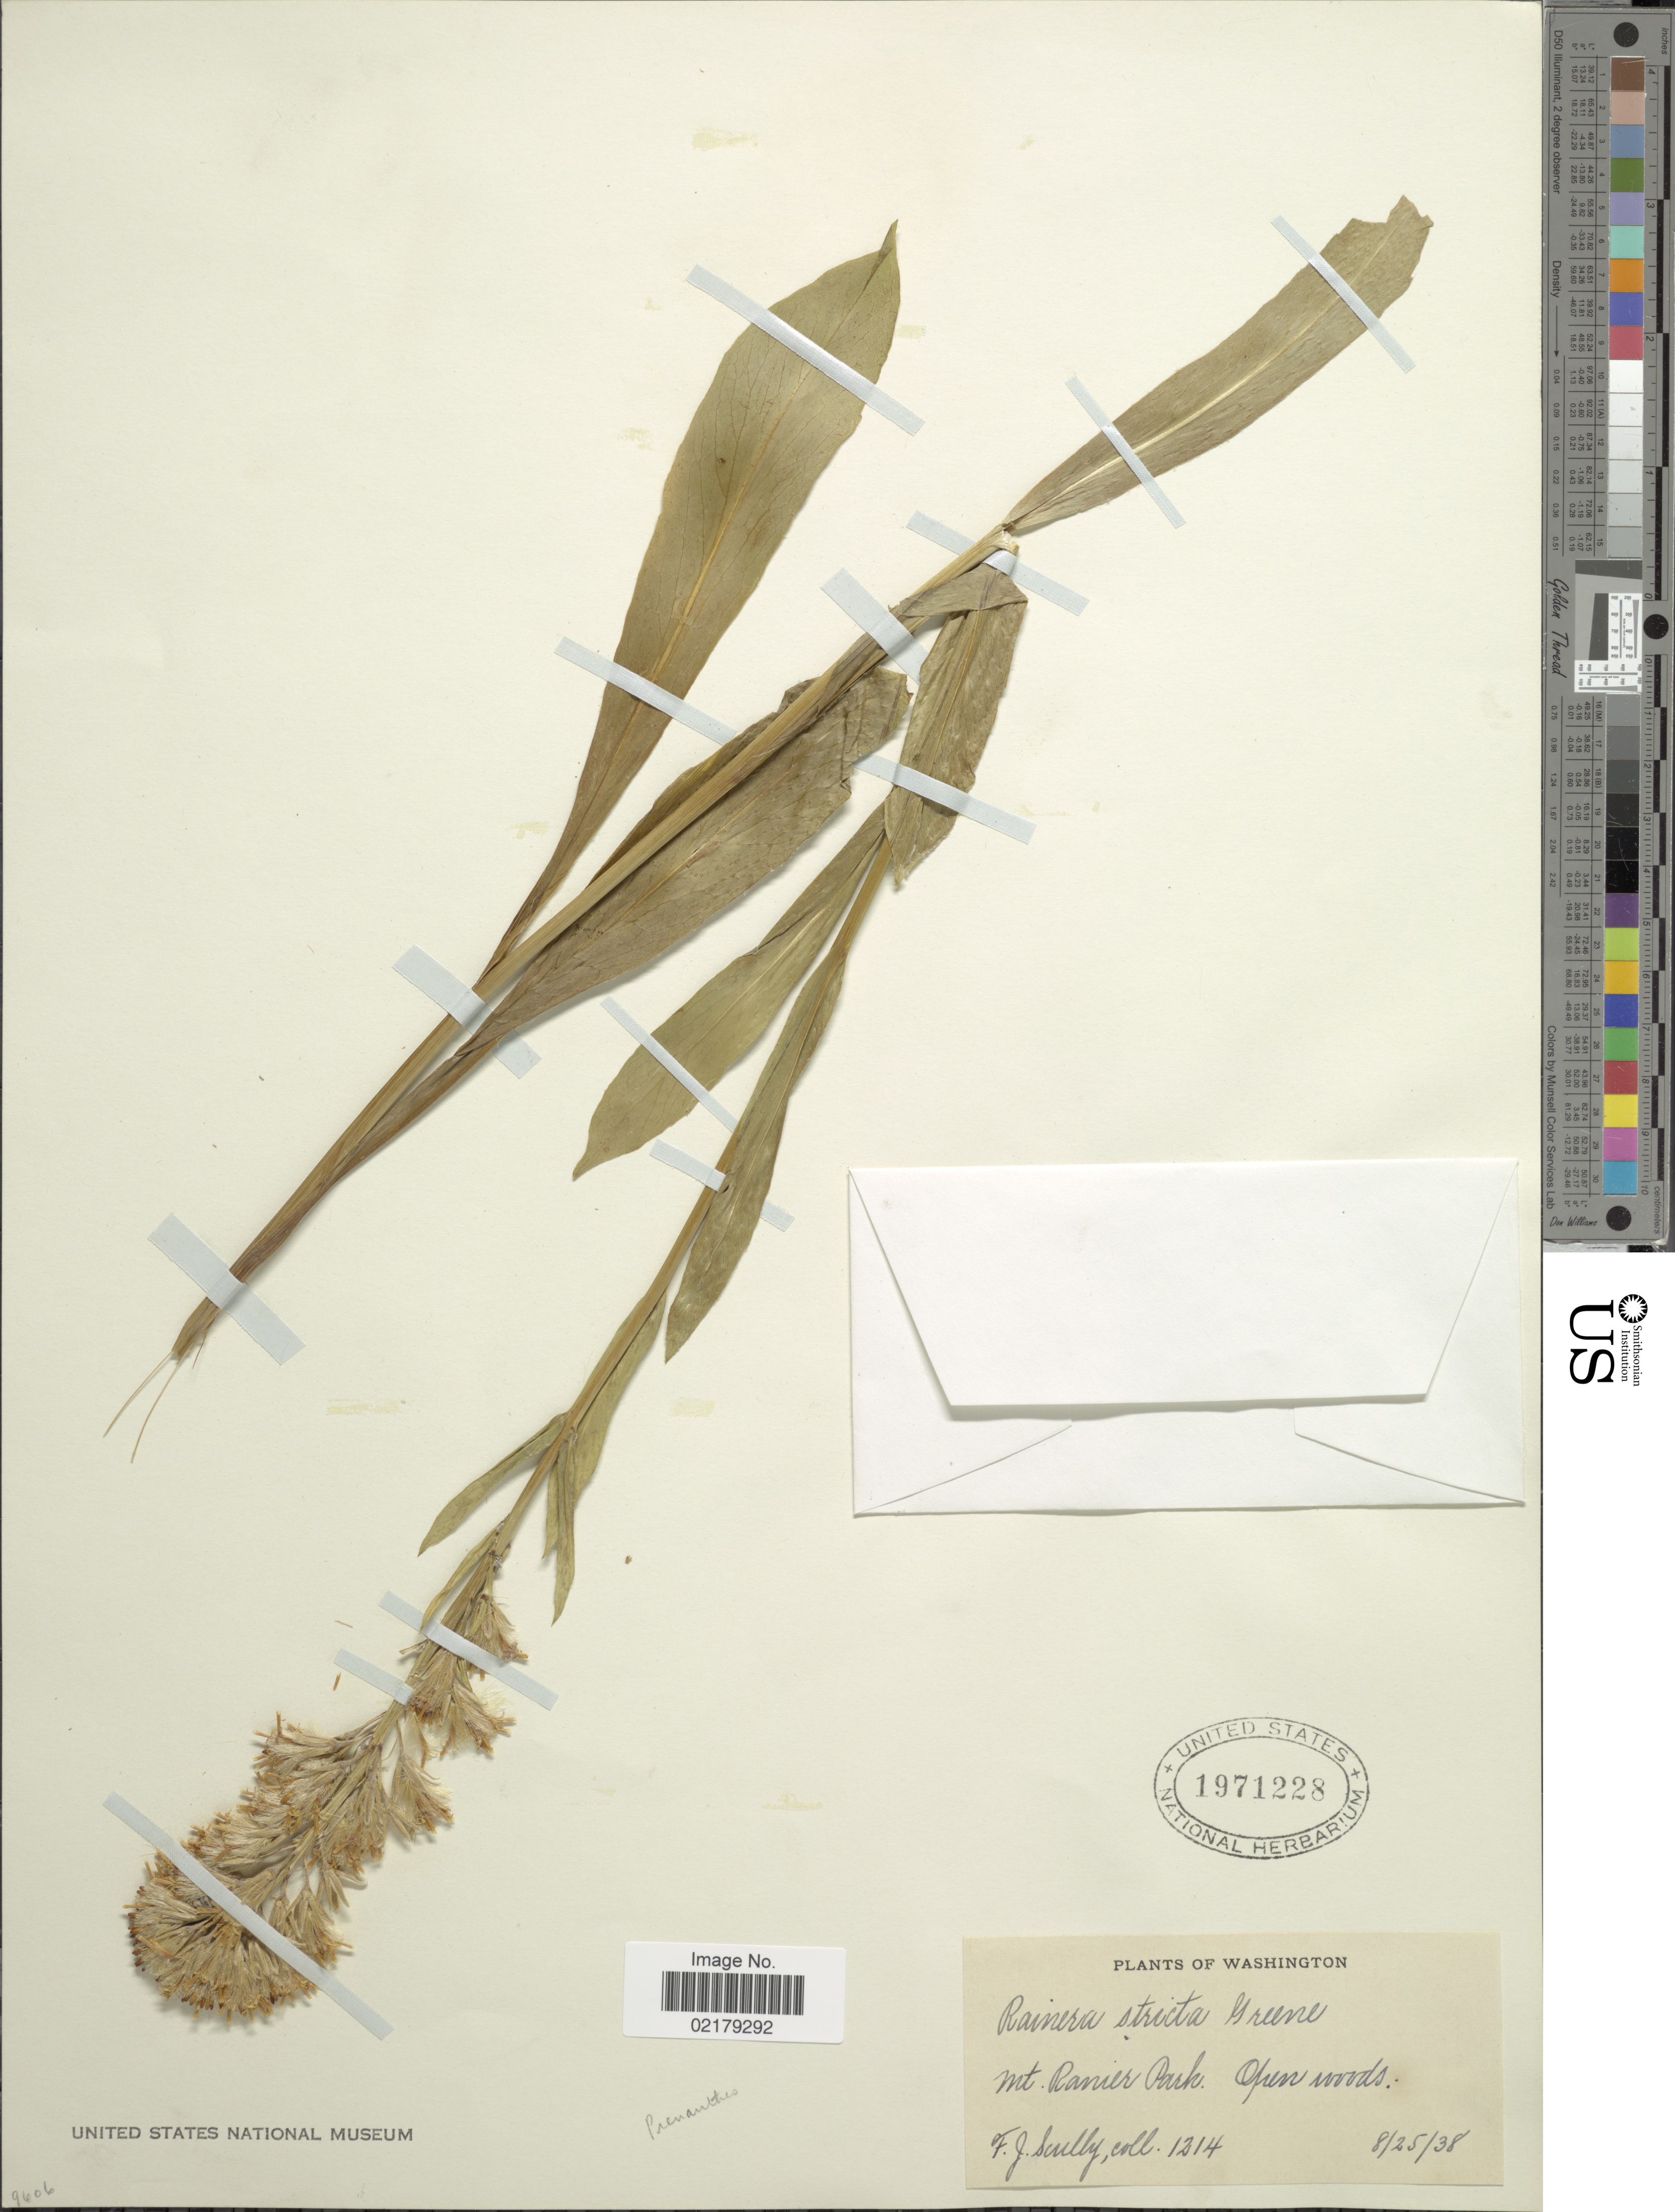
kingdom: Plantae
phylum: Tracheophyta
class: Magnoliopsida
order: Asterales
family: Asteraceae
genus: Prenanthes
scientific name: Prenanthes stricta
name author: Greene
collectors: F. Scully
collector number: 1214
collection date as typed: Transcribed d/m/y: 25/8/38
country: United States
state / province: Washington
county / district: Pierce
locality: Mt Ranier Park, Open woods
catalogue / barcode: US 1971228